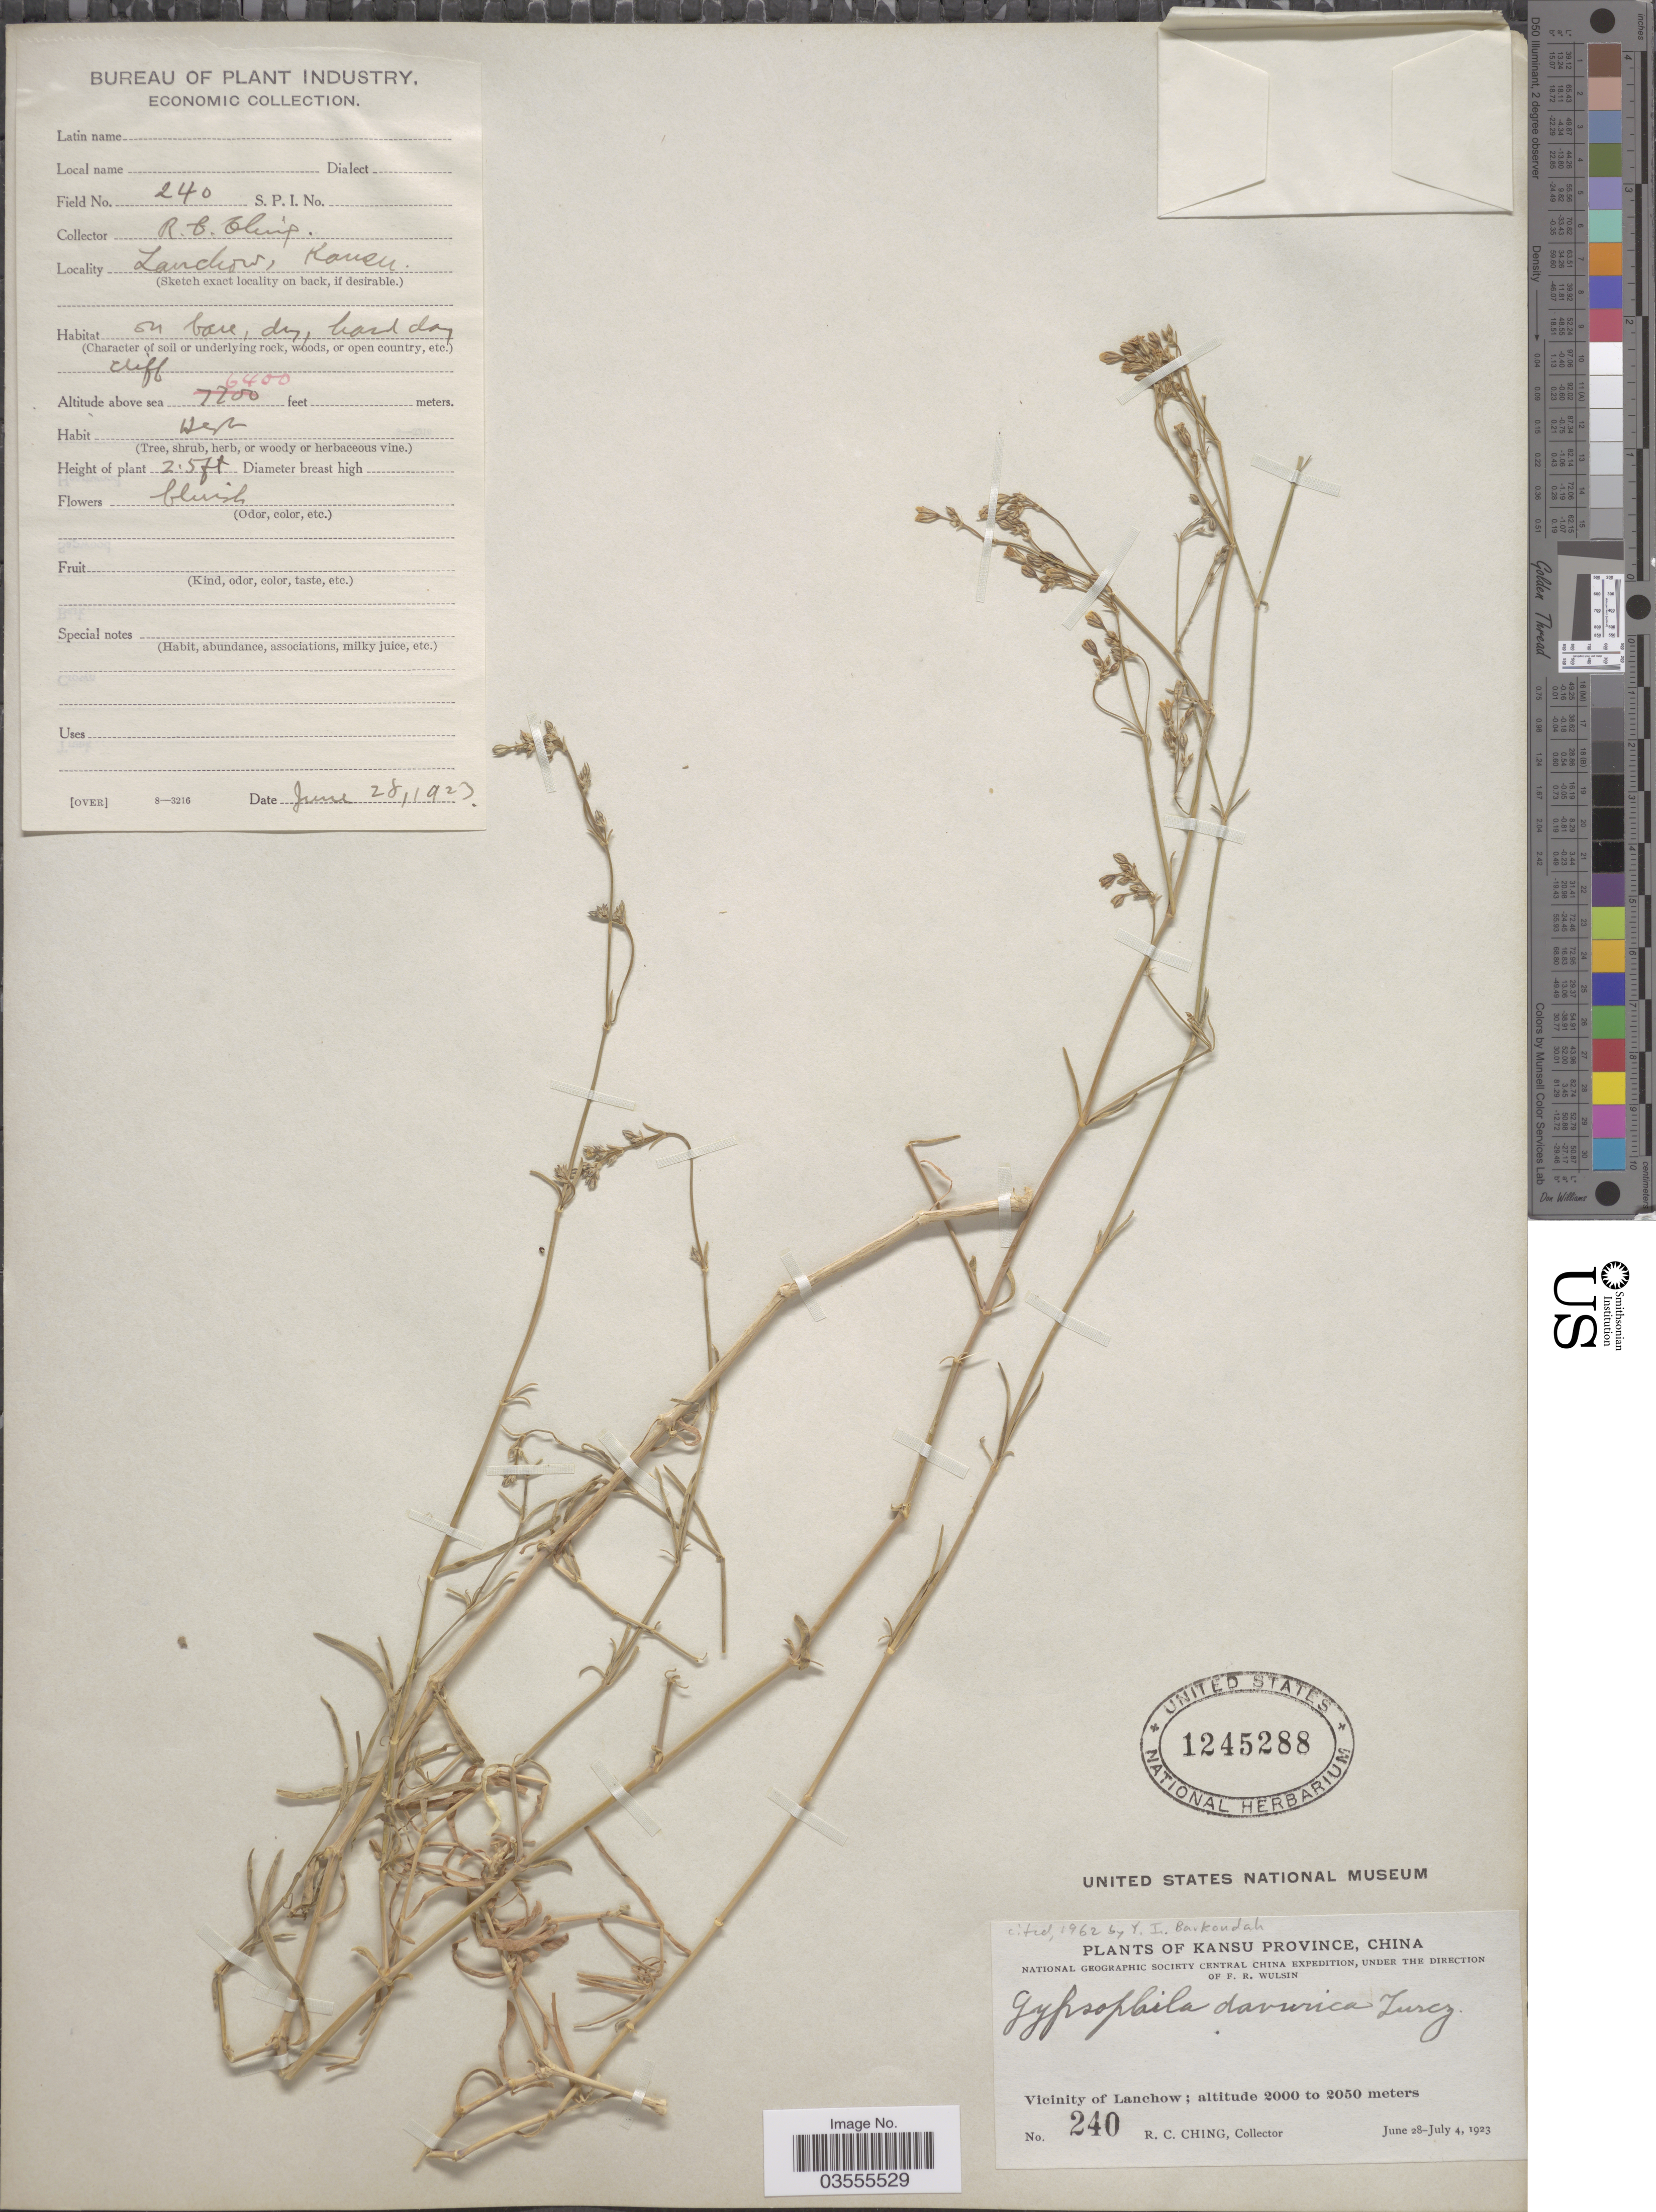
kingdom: Plantae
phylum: Tracheophyta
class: Magnoliopsida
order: Caryophyllales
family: Caryophyllaceae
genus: Gypsophila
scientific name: Gypsophila davurica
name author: Turcz. ex Fenzl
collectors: R. C. Ching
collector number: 240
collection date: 1923-06-28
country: China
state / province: Gansu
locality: Kansu Province. Vicinity of Lanchow.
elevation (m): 1951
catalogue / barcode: US 1245288